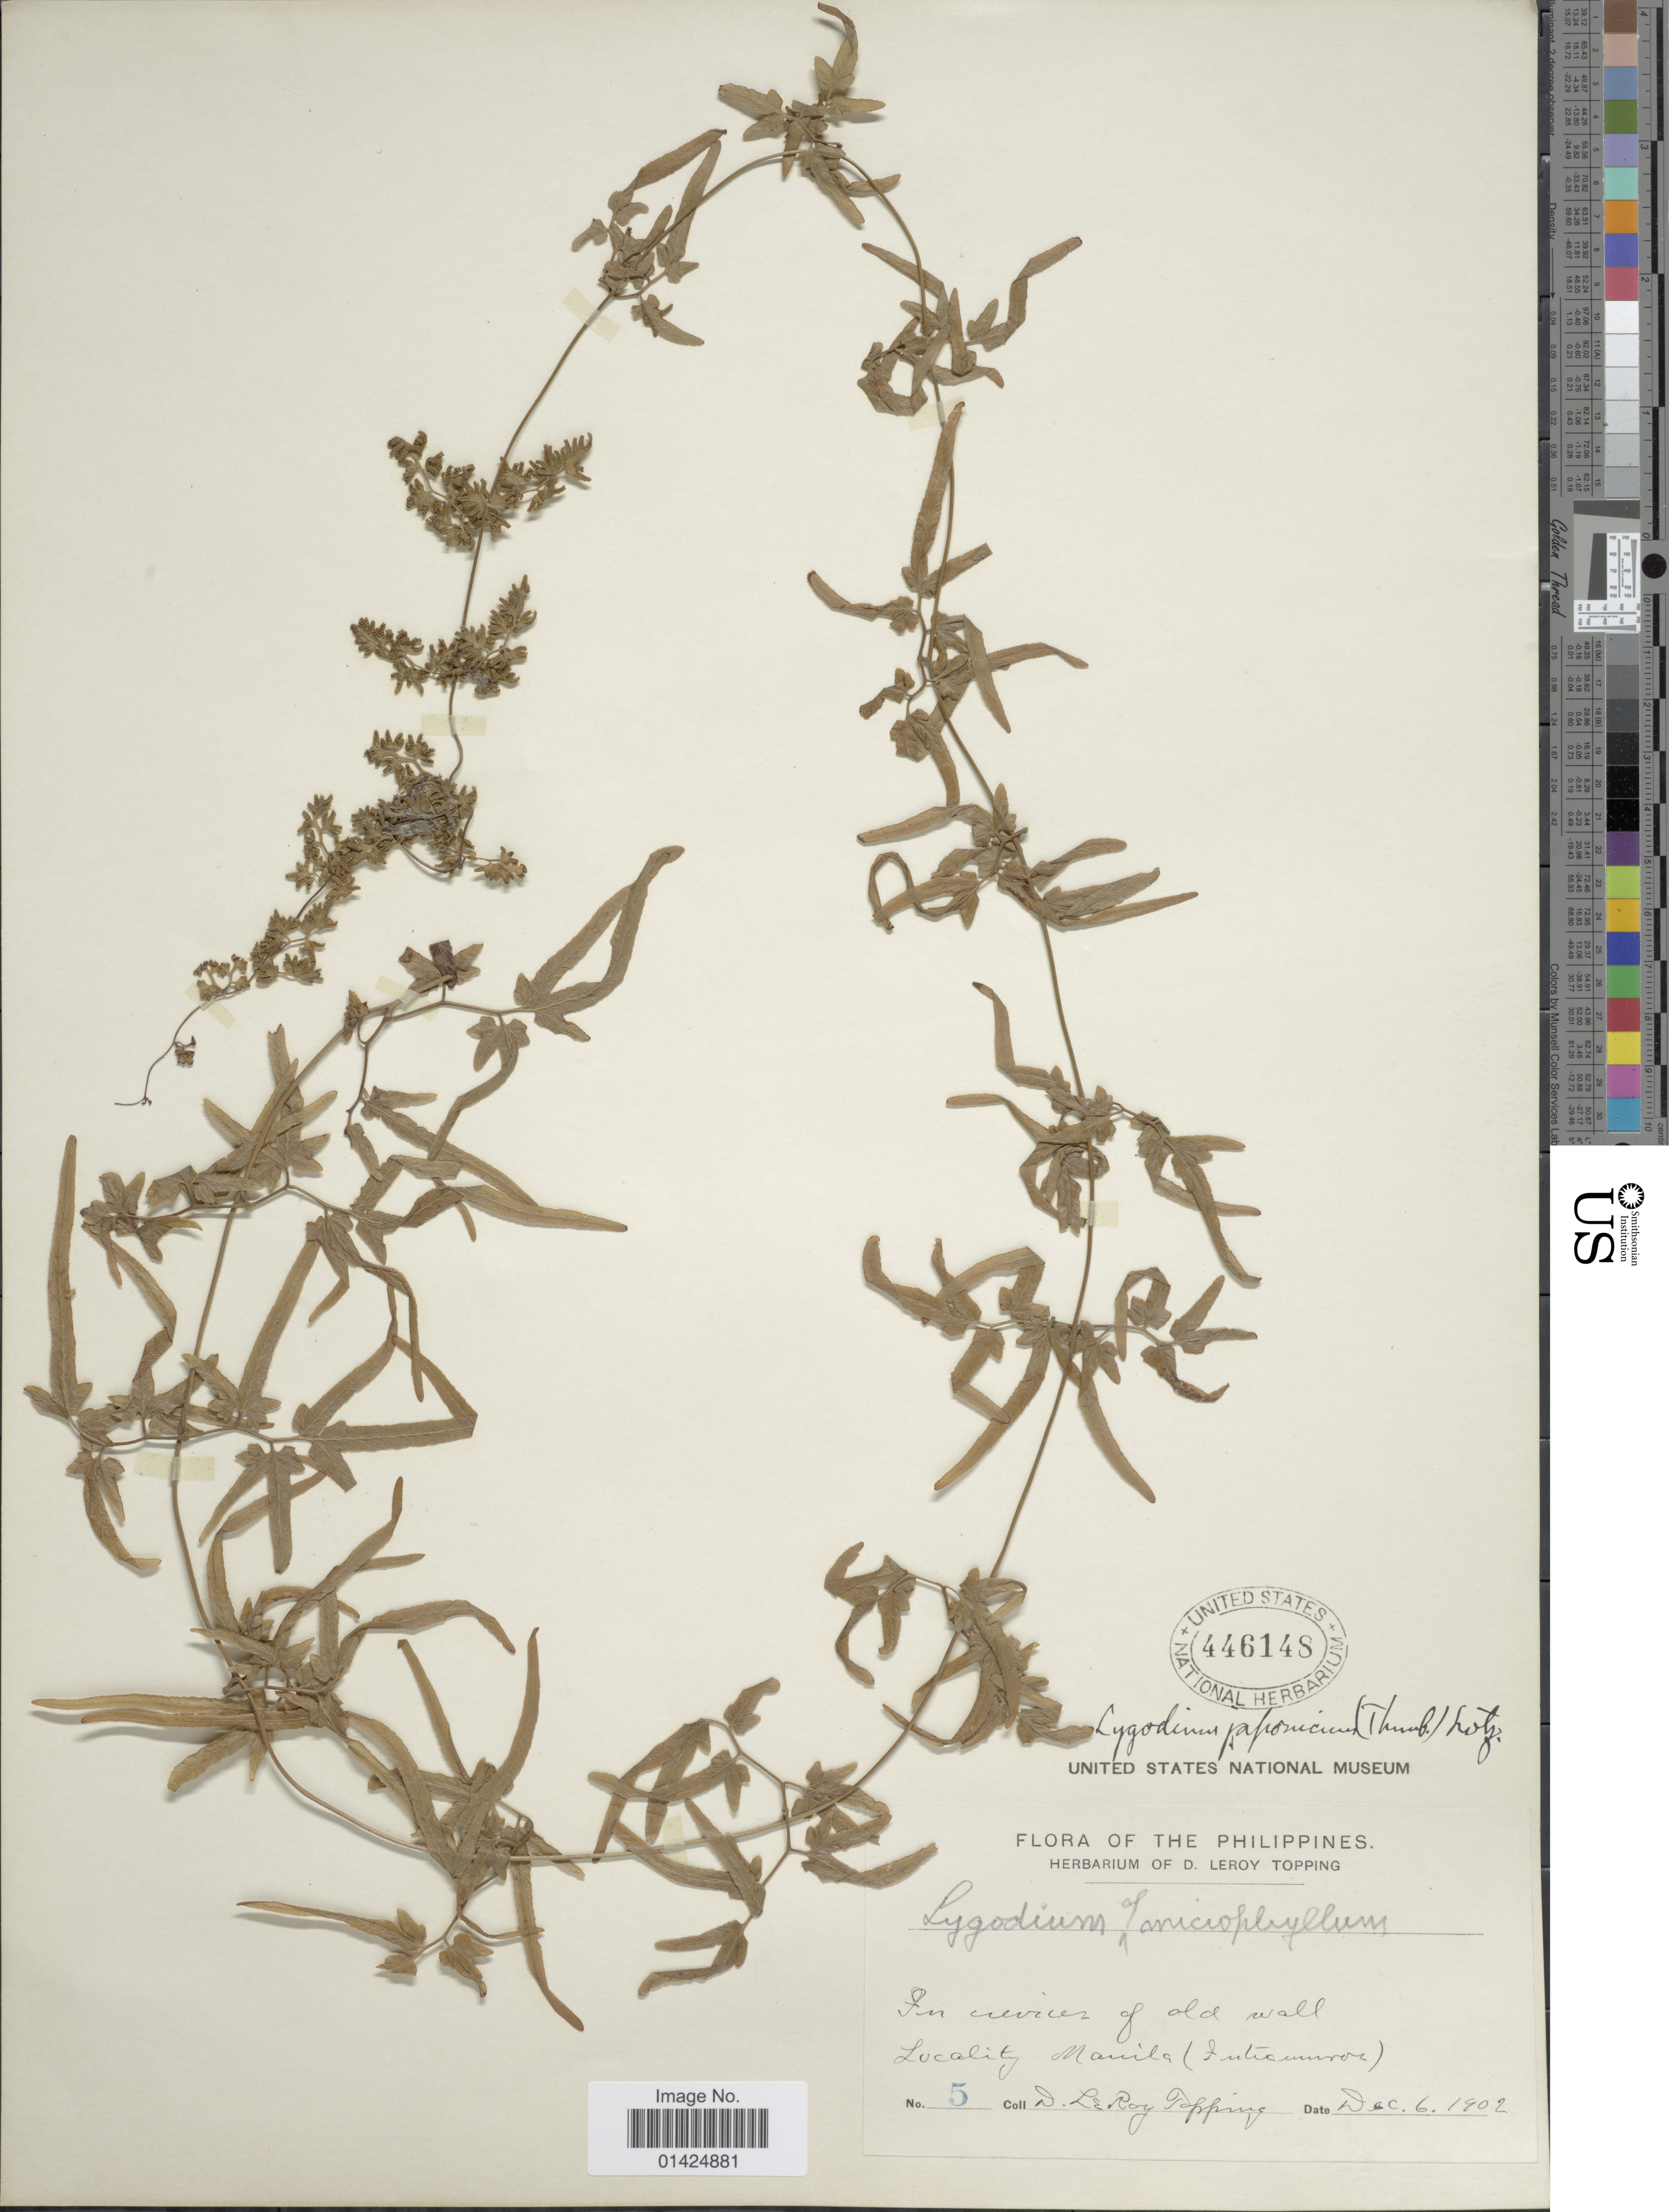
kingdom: Plantae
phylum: Tracheophyta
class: Polypodiopsida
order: Schizaeales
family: Lygodiaceae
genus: Lygodium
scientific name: Lygodium japonicum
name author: (Thunb.) Sw.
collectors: D. L. Topping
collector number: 5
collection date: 1902-12-06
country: Philippines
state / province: National Capital Region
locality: Manila (Intramuros).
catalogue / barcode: US 446148